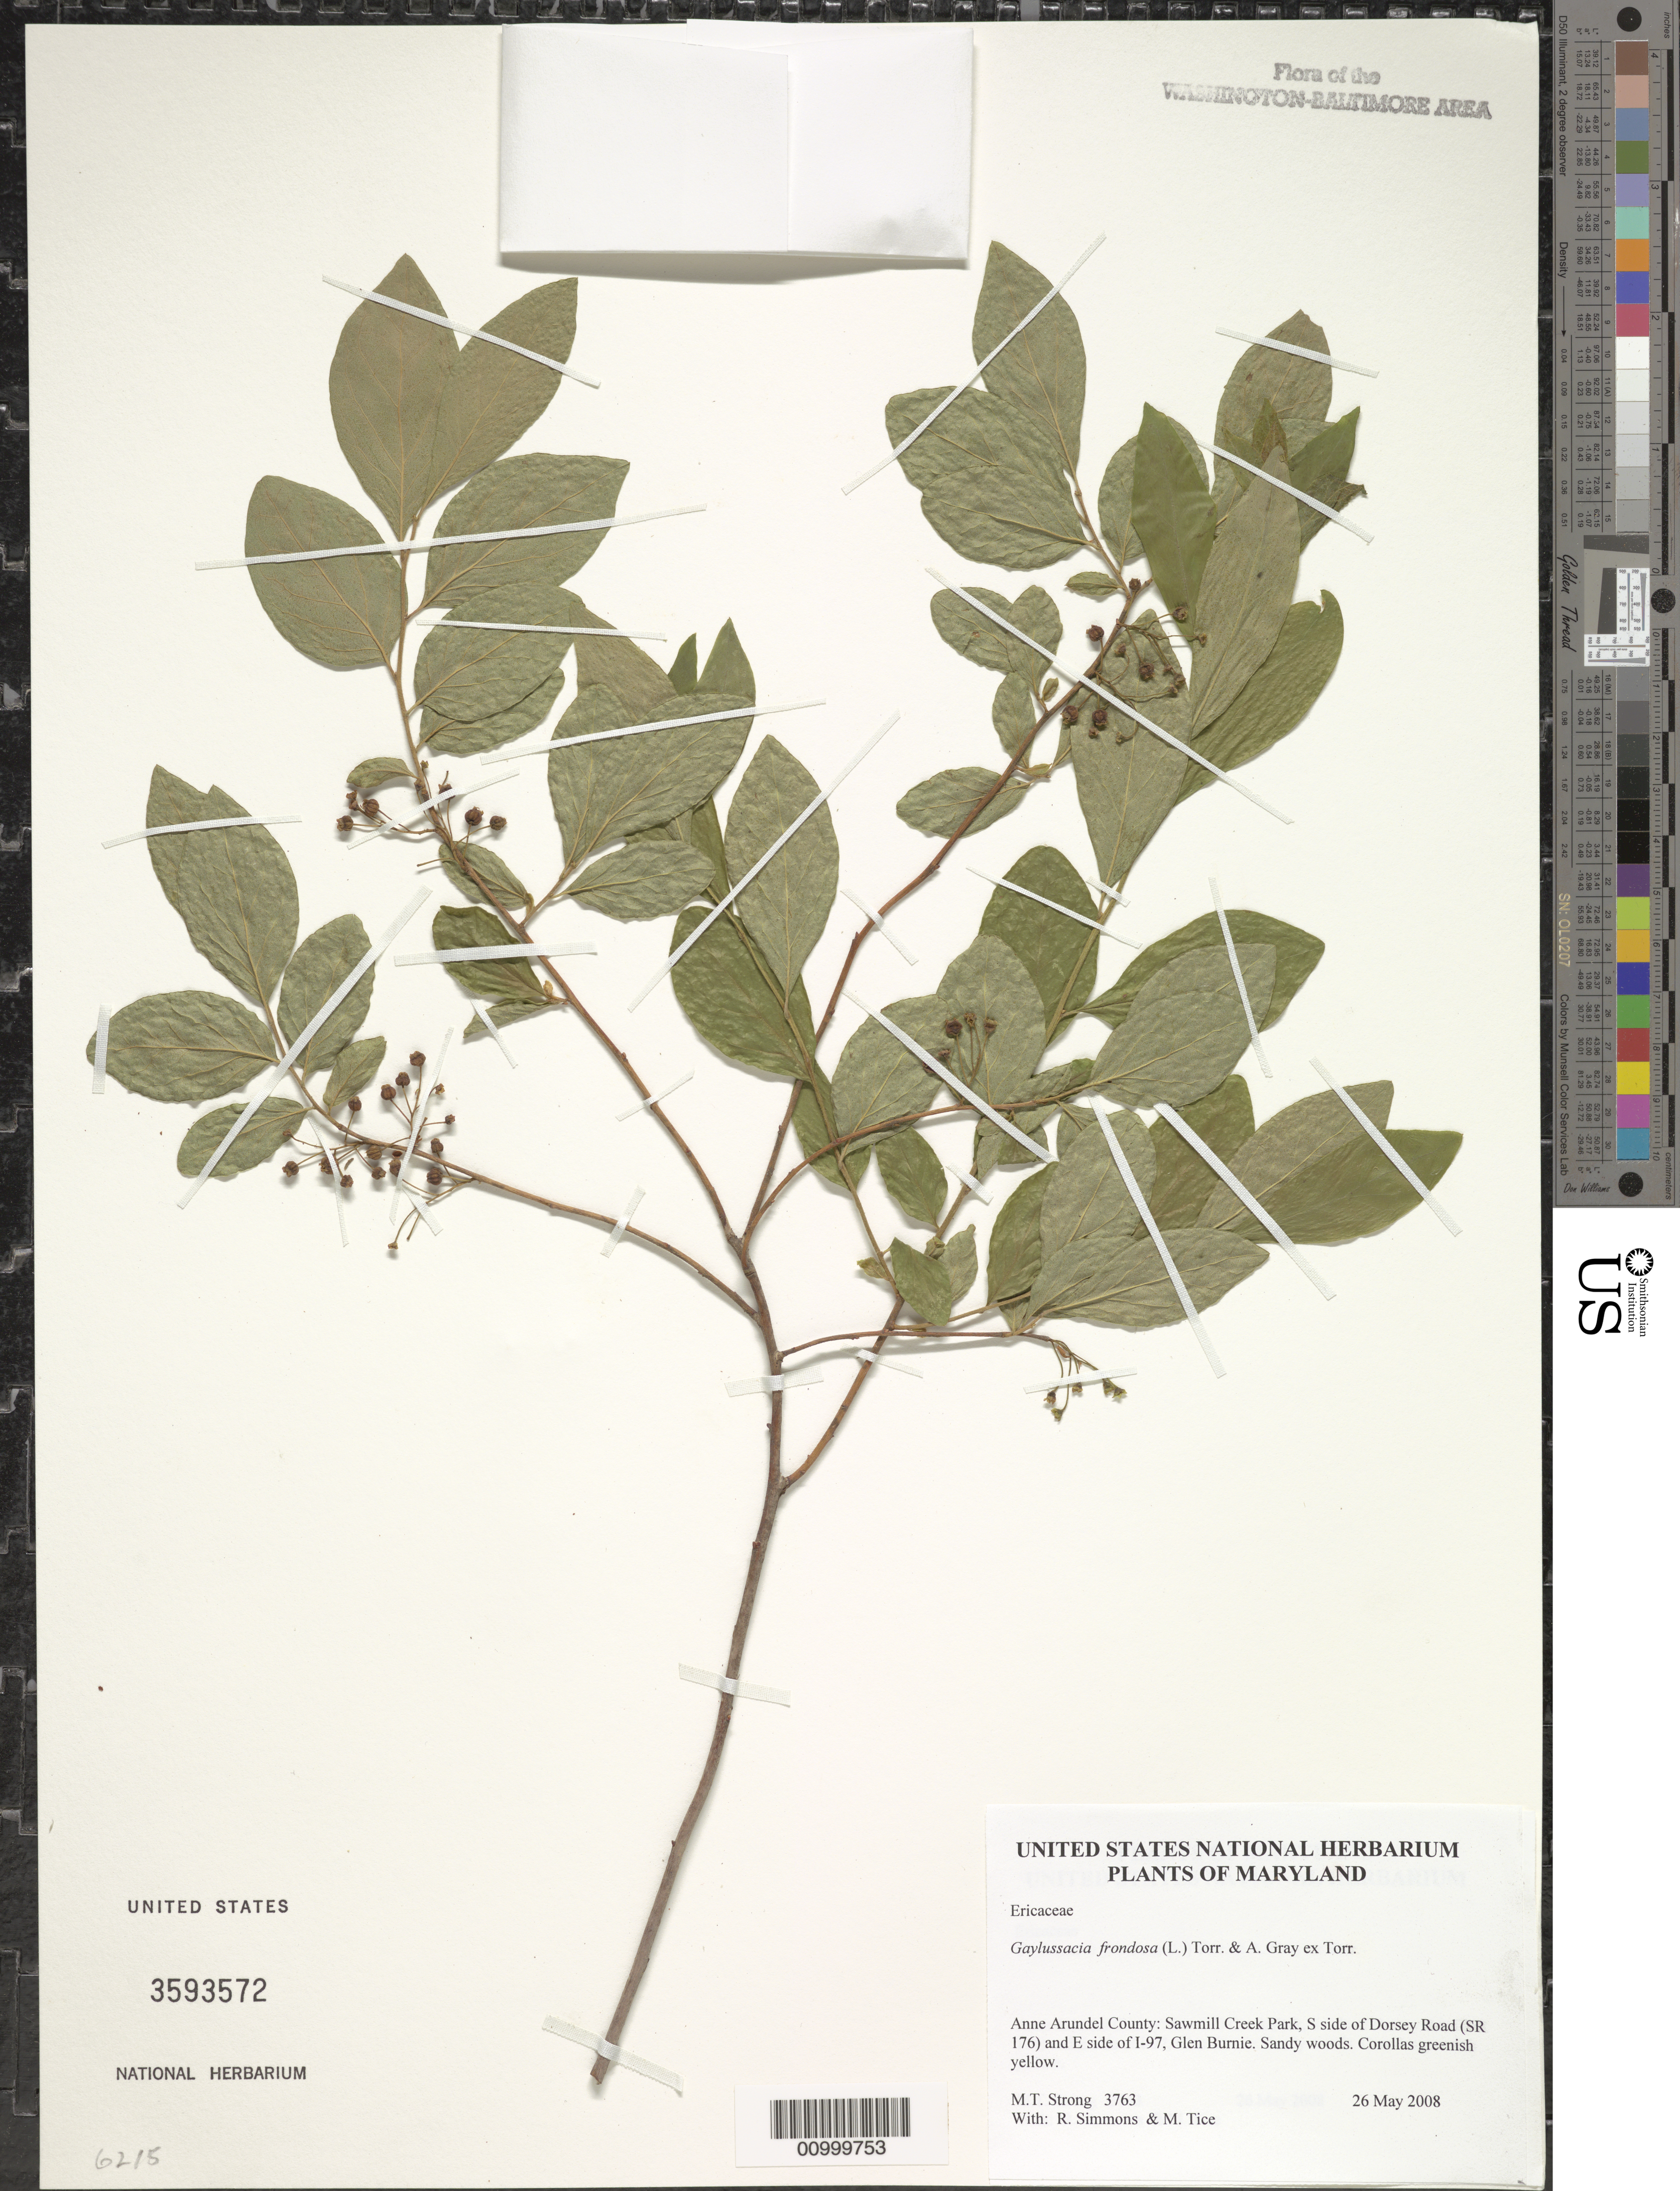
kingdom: Plantae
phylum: Tracheophyta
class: Magnoliopsida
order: Ericales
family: Ericaceae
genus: Gaylussacia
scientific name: Gaylussacia frondosa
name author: (L.) Torr. & A. Gray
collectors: M. T. Strong, R. H. Simmons & M. Tice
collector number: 3763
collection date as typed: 26 May 2008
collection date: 2008-05-26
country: United States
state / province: Maryland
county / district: Anne Arundel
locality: Sawmill Creek Park, S side of Dorsey Road (SR 176) and E side of I-97, Glen Burnie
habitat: Sandy woods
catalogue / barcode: US 3593572